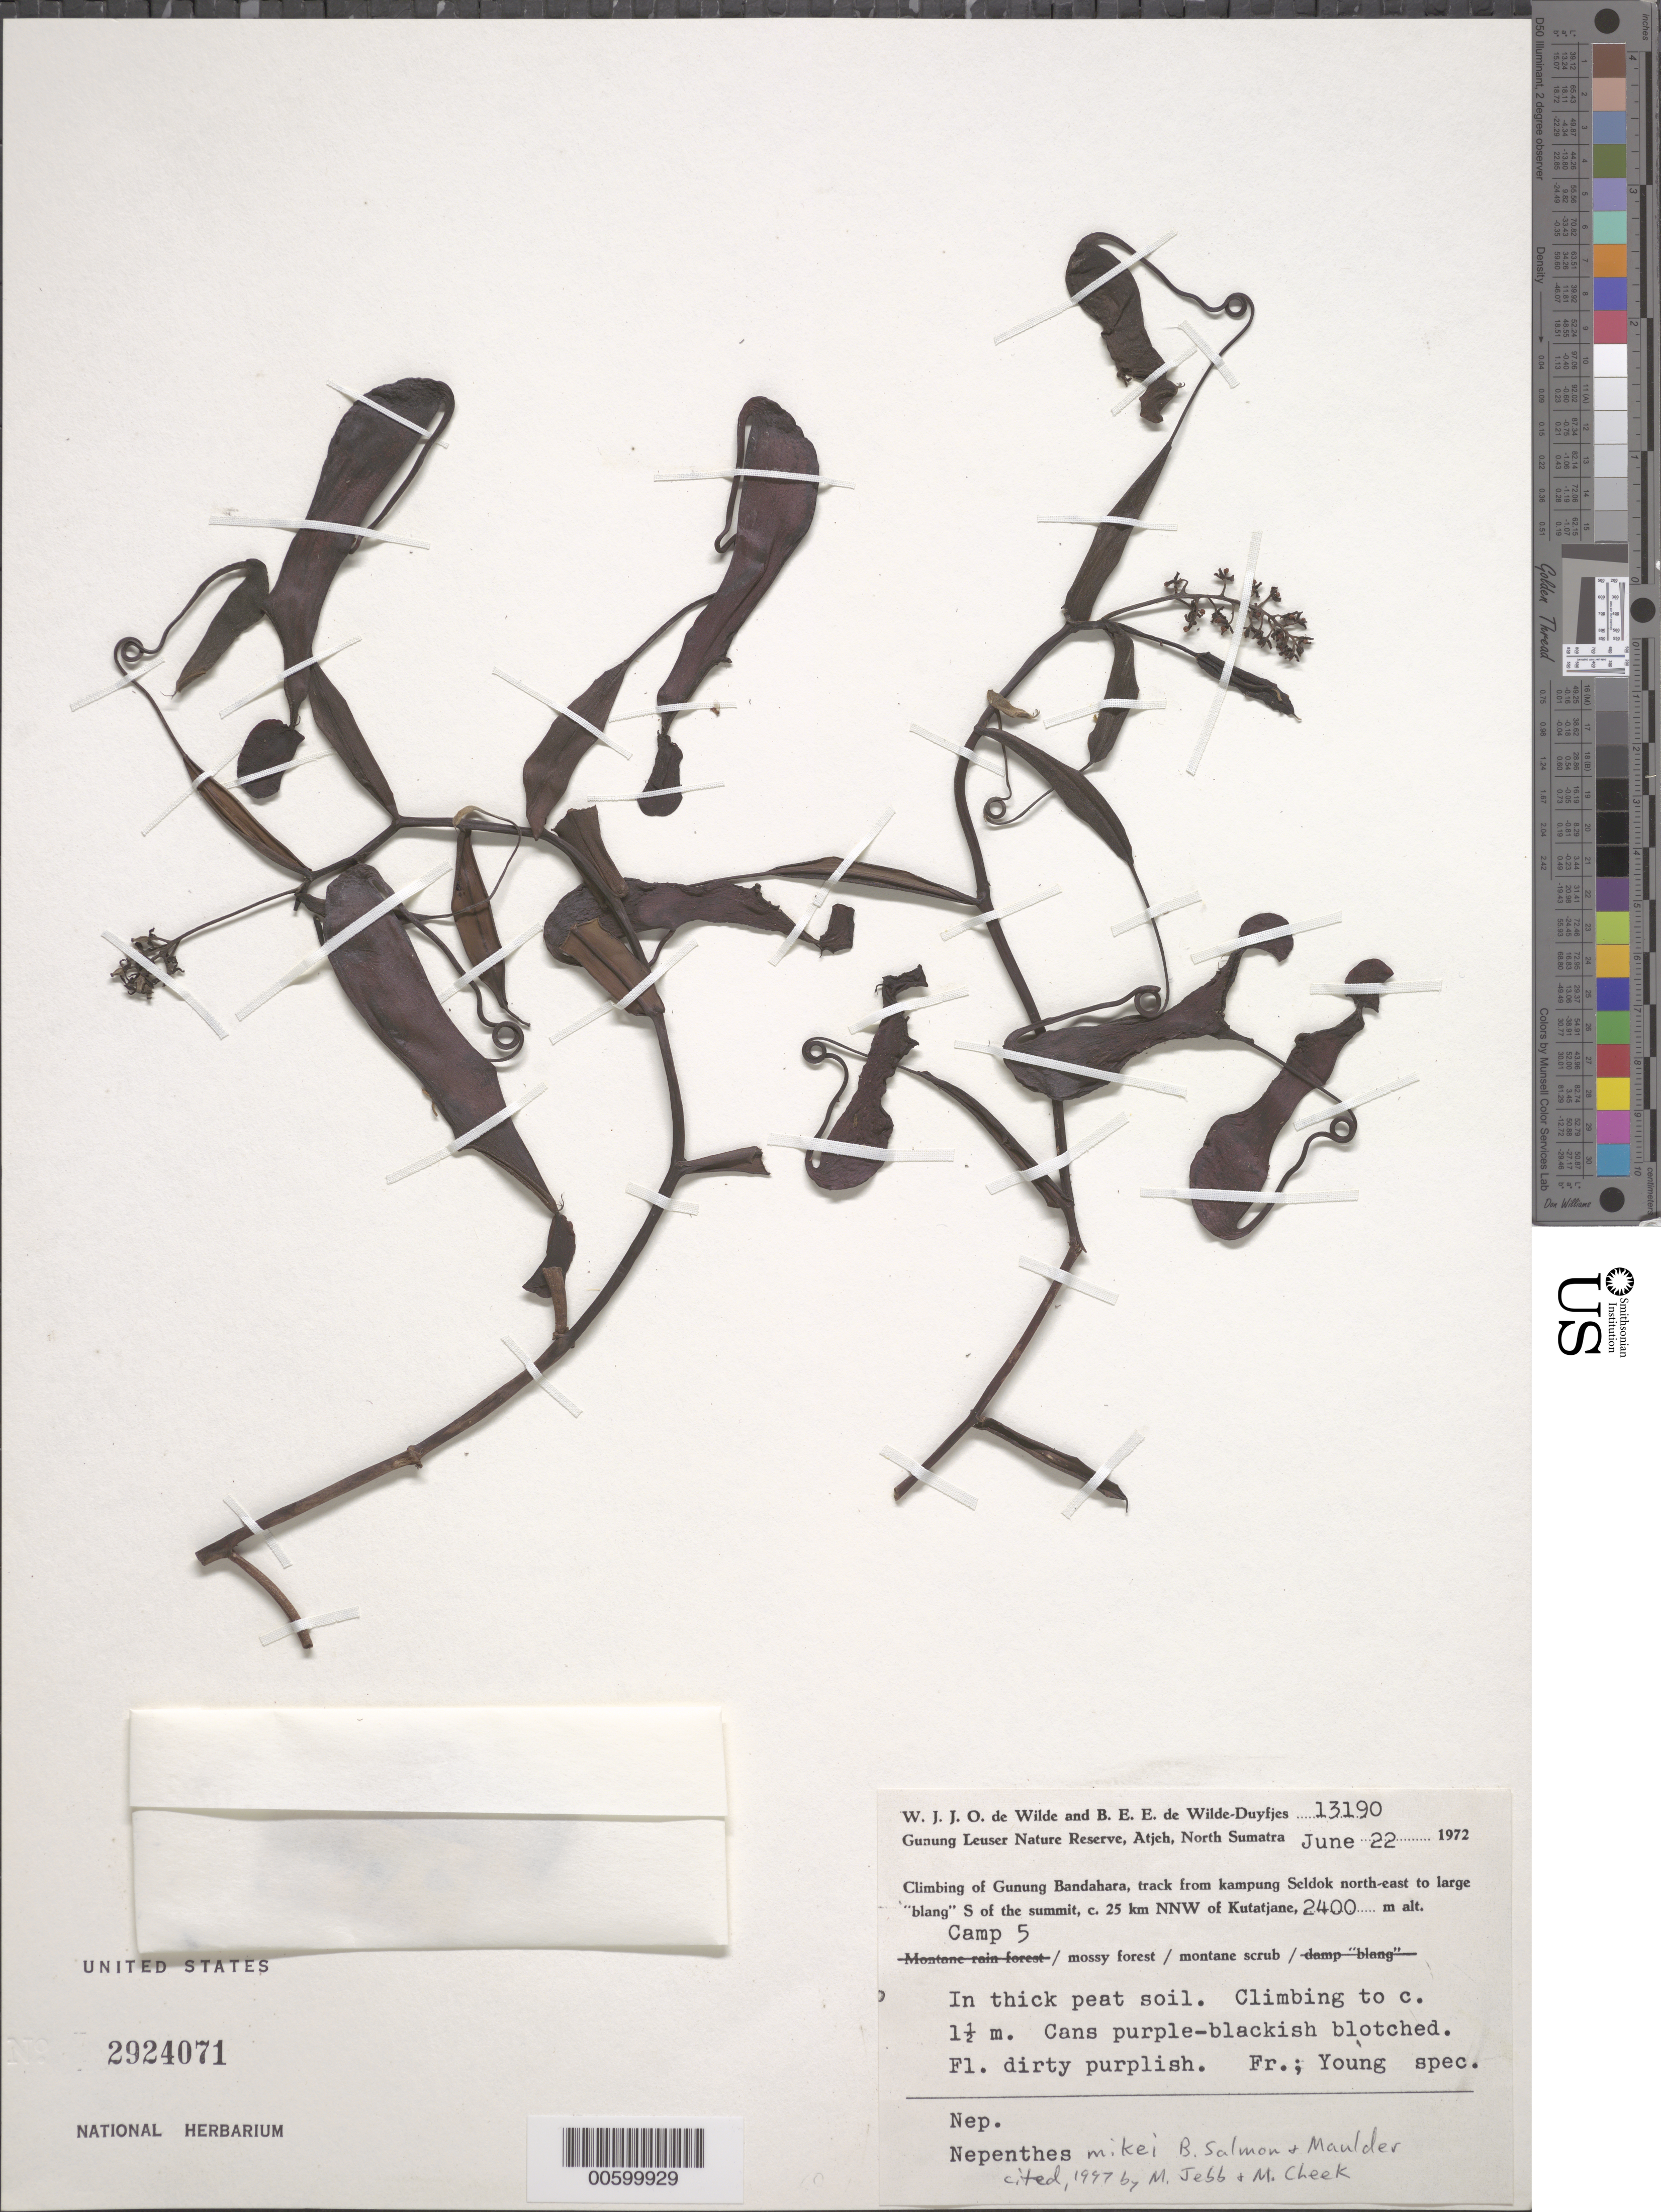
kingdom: Plantae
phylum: Tracheophyta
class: Magnoliopsida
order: Caryophyllales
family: Nepenthaceae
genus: Nepenthes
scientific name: Nepenthes mikei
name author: B.R. Salmon & R.G. Maulder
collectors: W. J. de Wilde & B. E. de Wilde-Duyfjes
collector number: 13190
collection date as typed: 22 Jun 1972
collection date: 1972-06-22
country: Indonesia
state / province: Sumatra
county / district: Aceh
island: Sumatra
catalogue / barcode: US 2924071